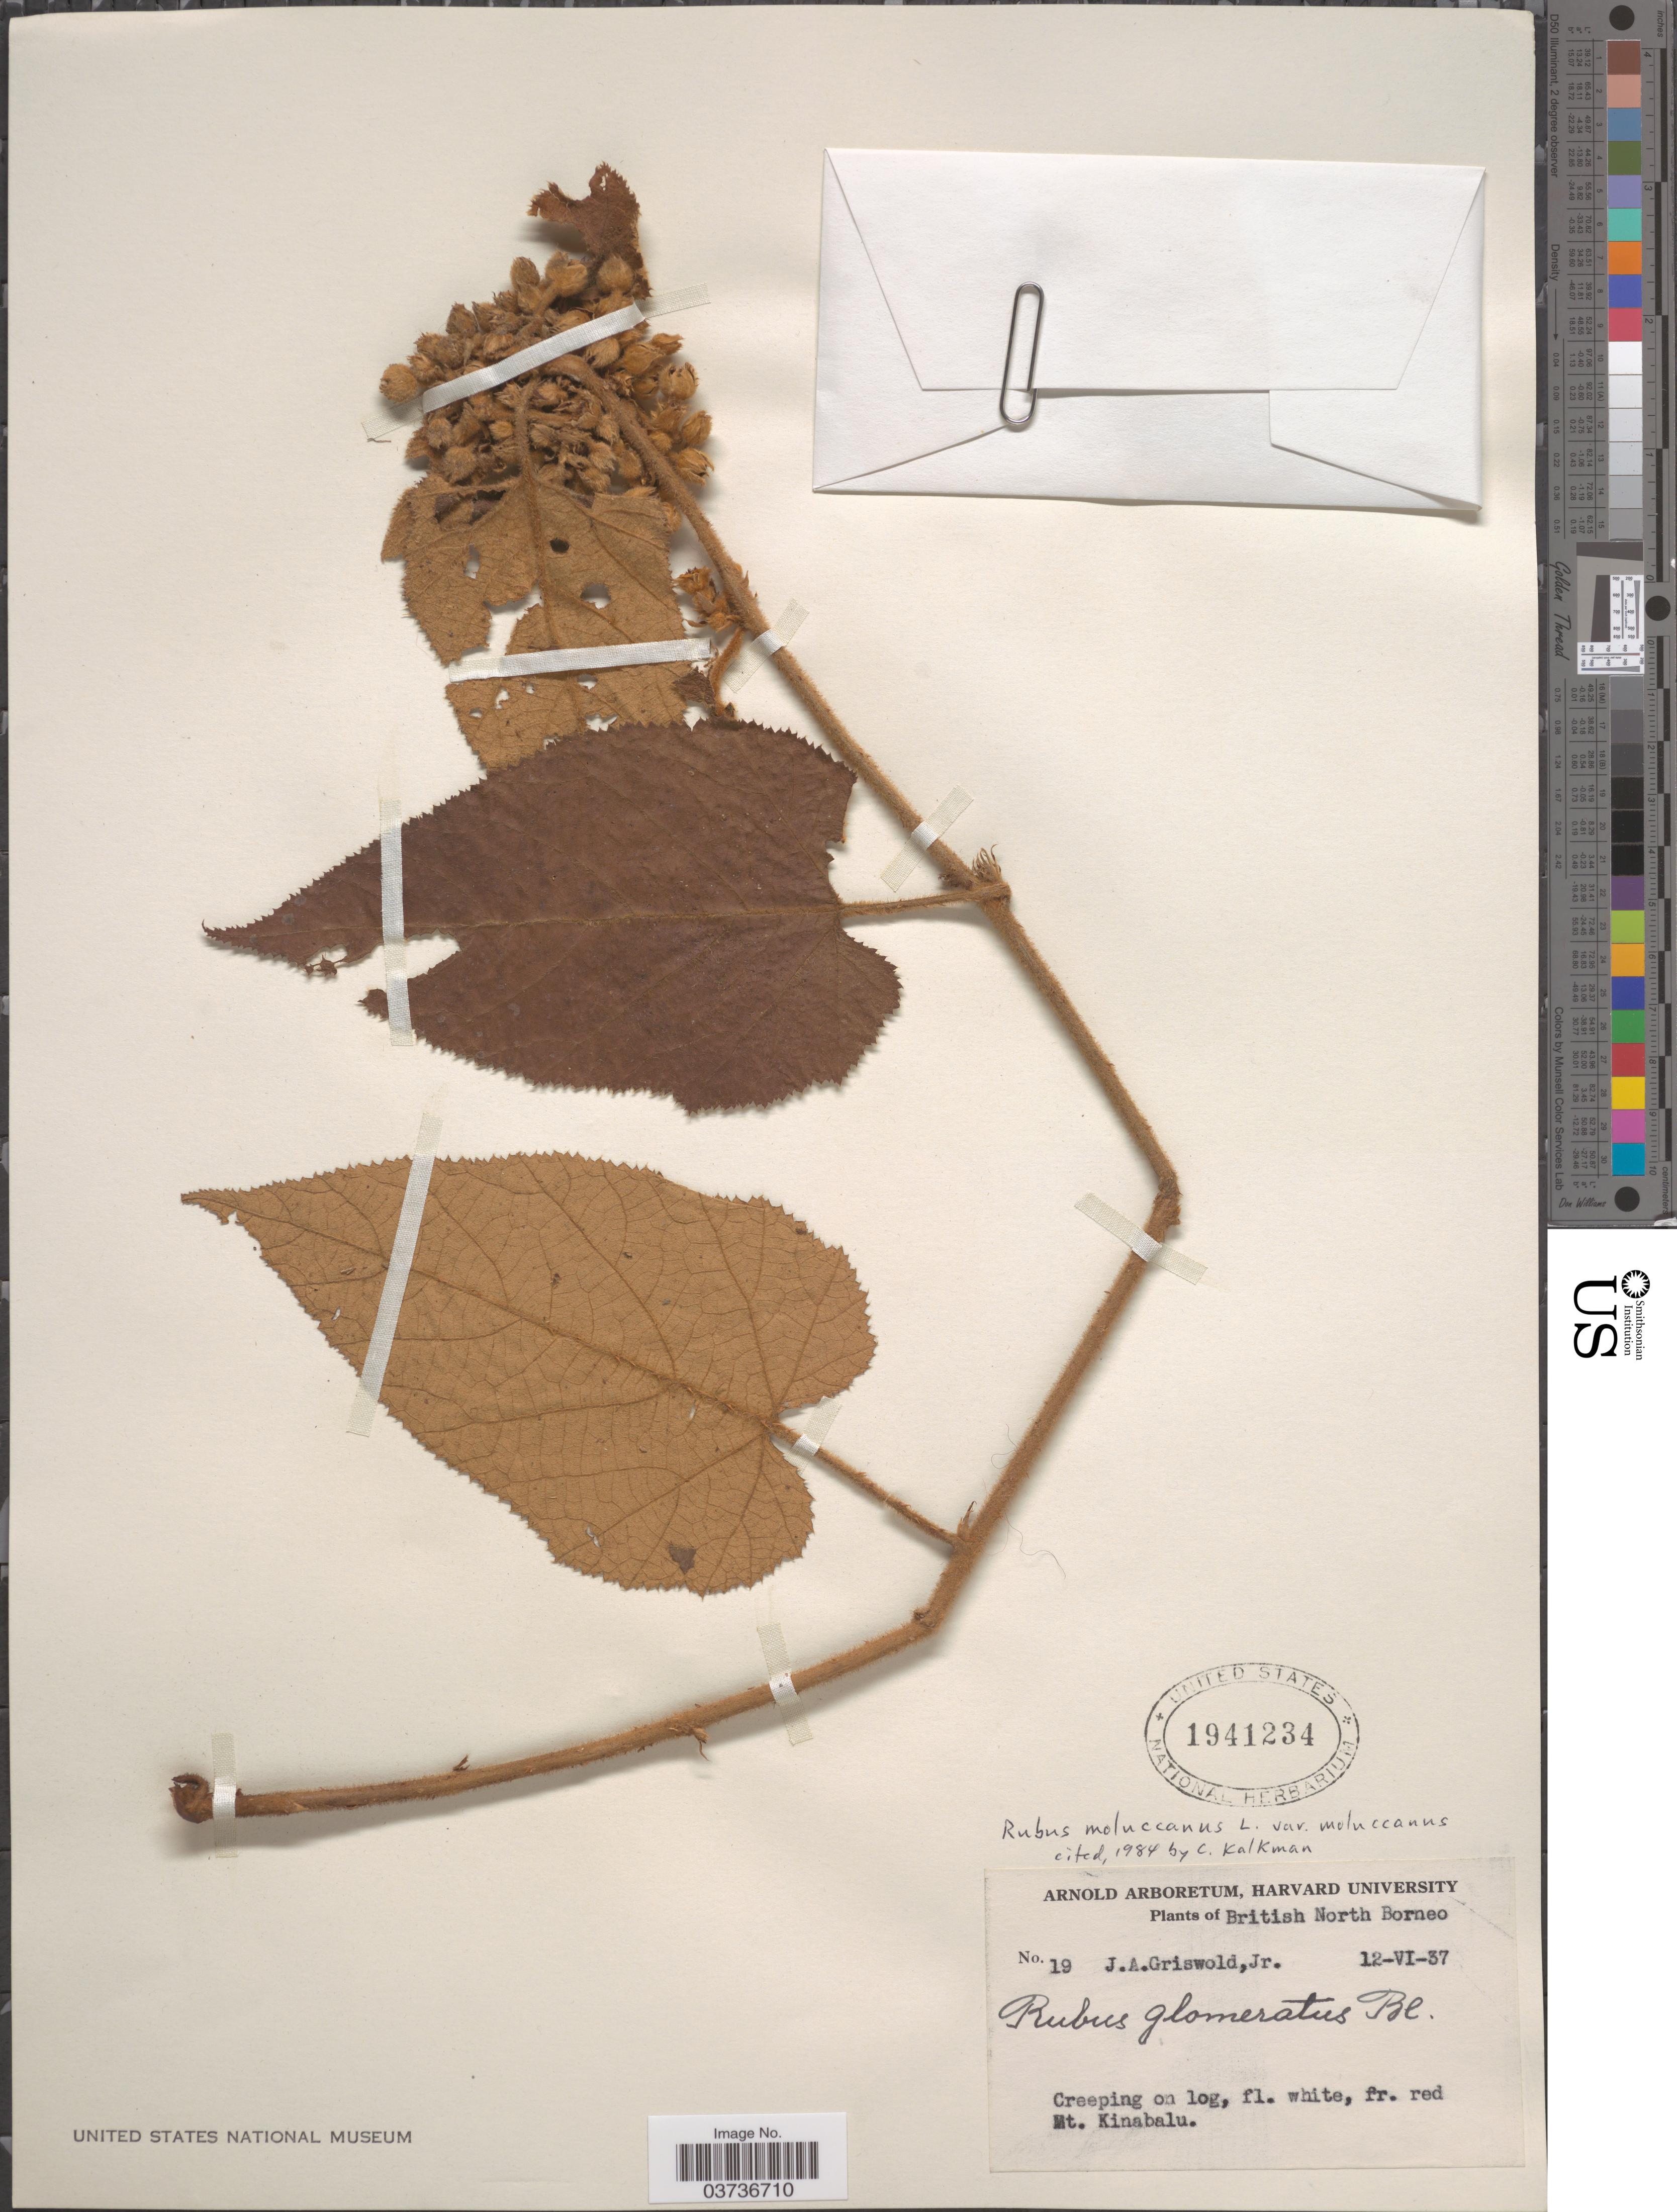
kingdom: Plantae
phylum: Tracheophyta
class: Magnoliopsida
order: Rosales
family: Rosaceae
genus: Rubus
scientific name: Rubus moluccanus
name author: L.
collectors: J. Griswold Jr.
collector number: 19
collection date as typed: Transcribed d/m/y: 12/6/37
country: Malaysia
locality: British North Borneo. Mt. Kinabalu.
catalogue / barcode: US 1941234